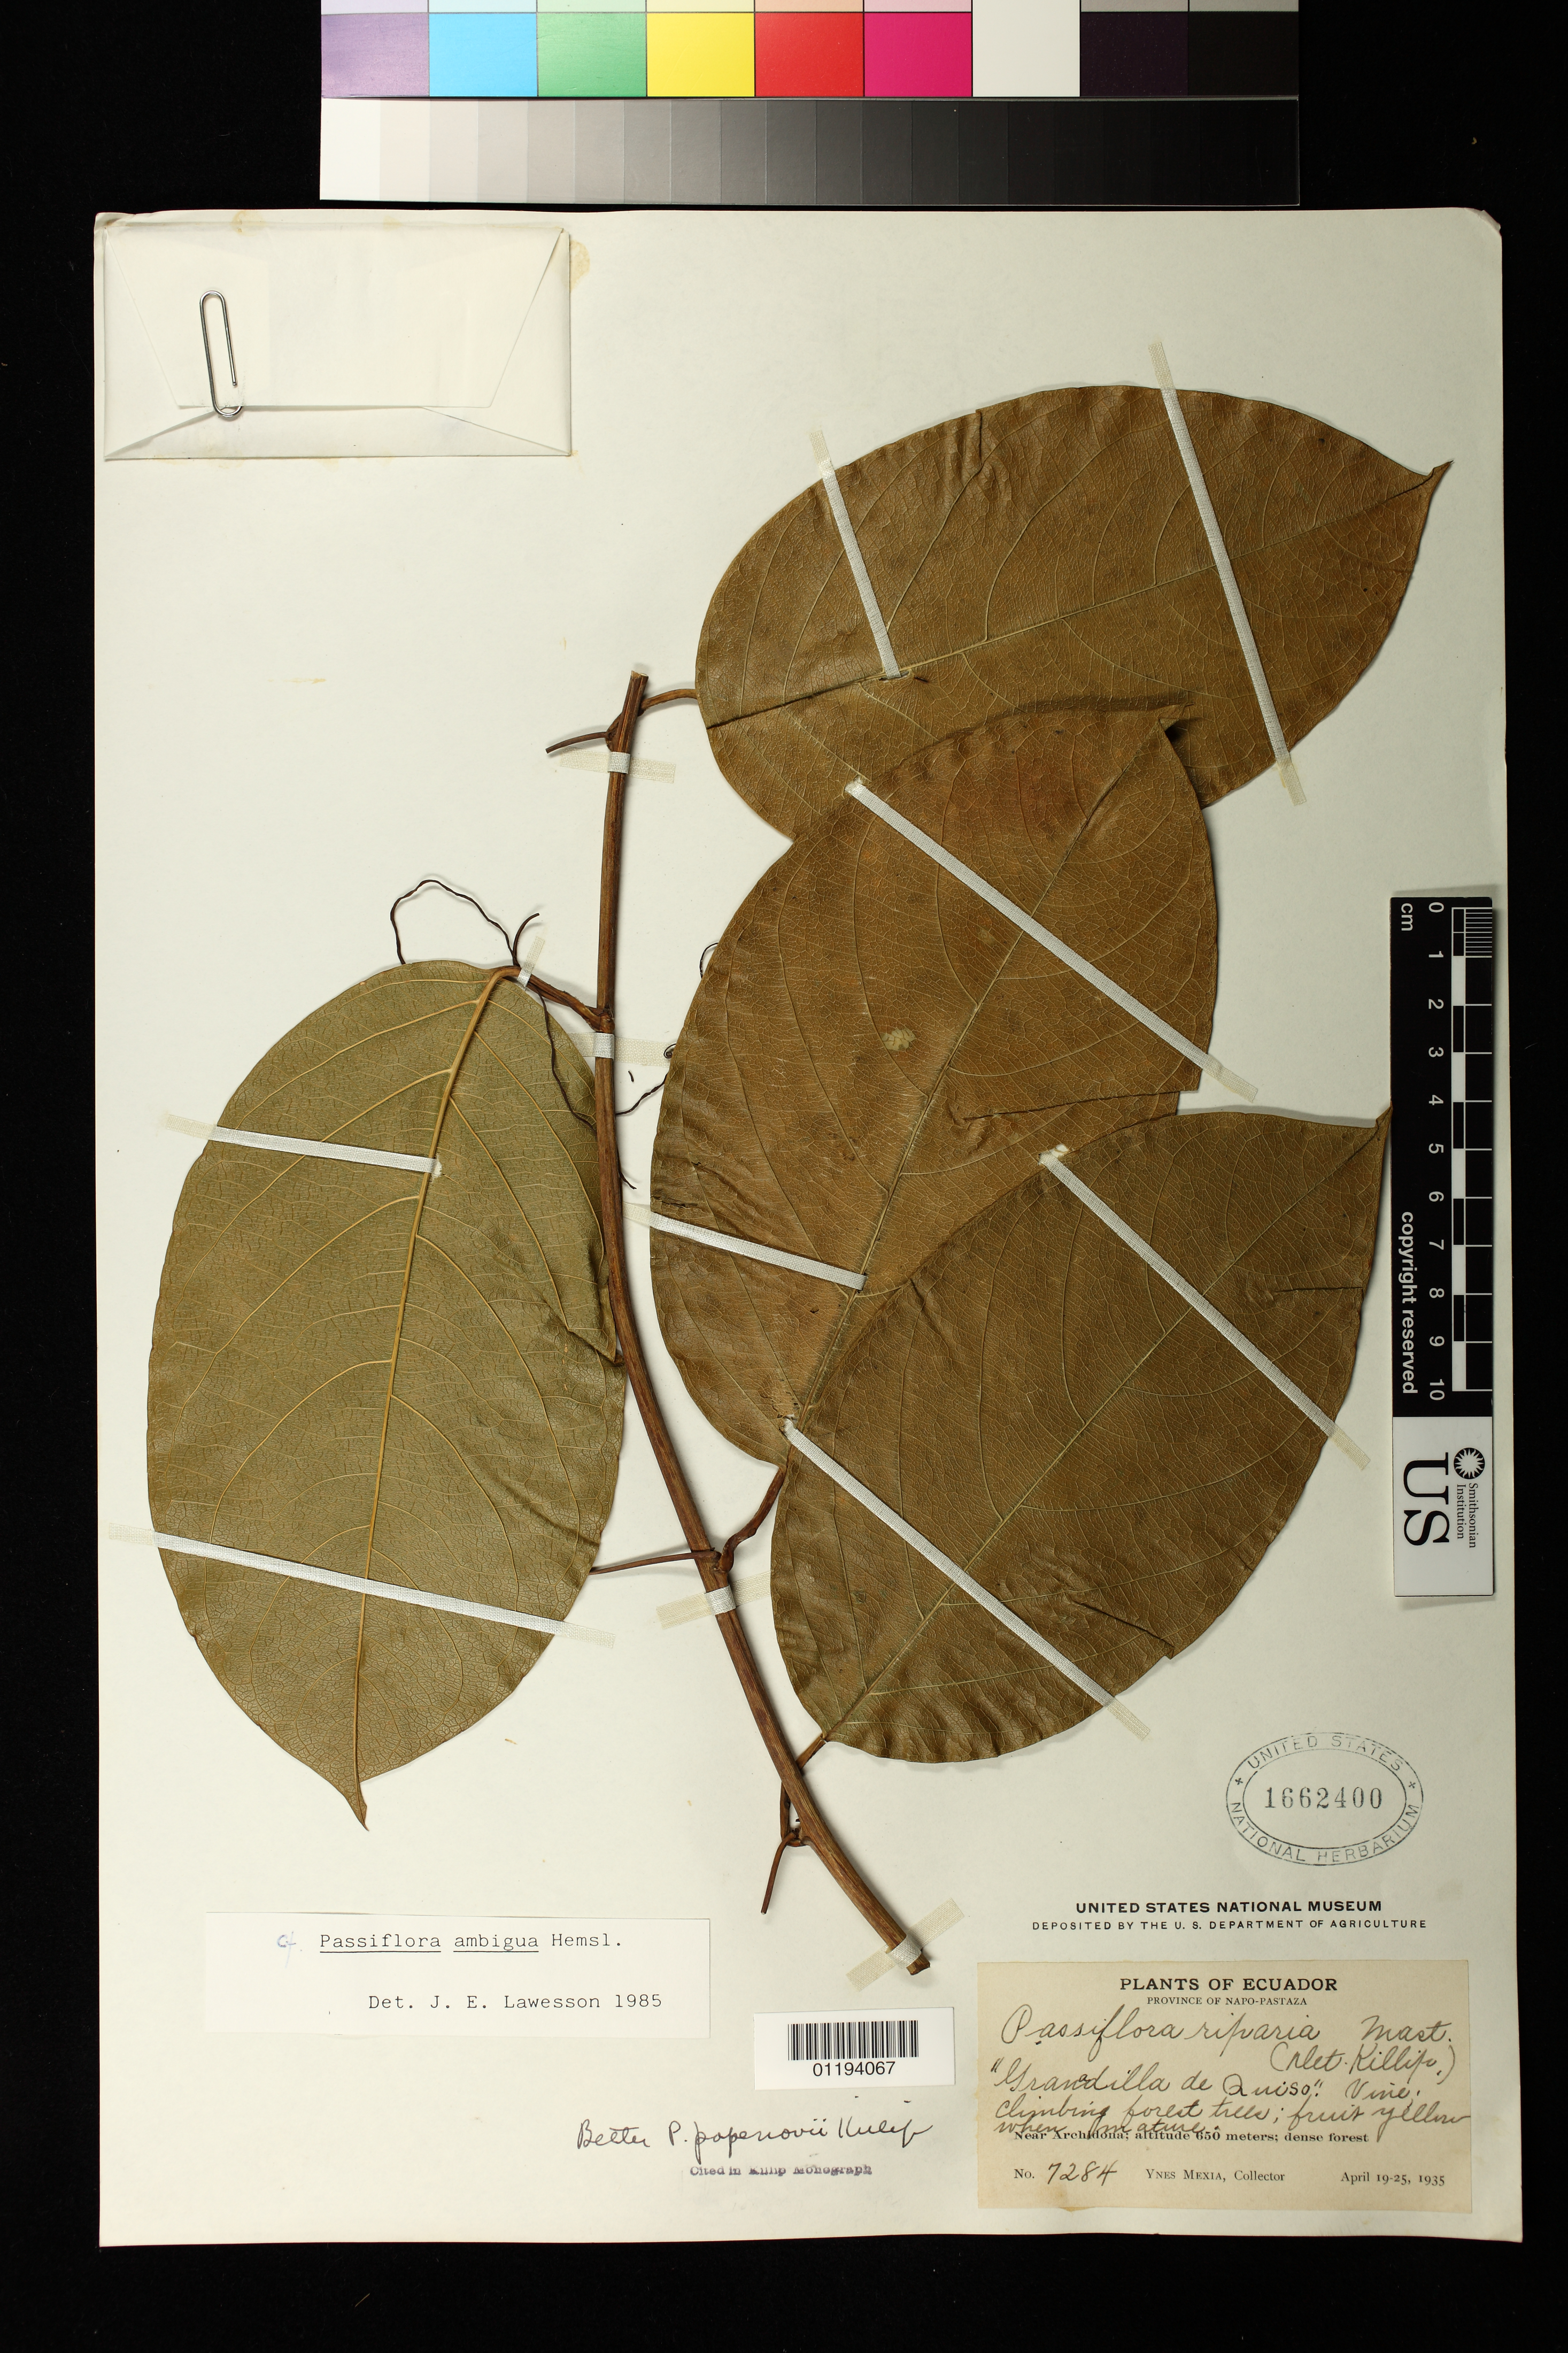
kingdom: Plantae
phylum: Tracheophyta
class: Magnoliopsida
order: Malpighiales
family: Passifloraceae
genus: Passiflora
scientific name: Passiflora ambigua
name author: Hemsl.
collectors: Y. Mexia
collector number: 7284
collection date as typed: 1935 Apr 19 1935 Apr 25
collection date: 1935-04-19/1935-04-25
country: Ecuador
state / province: Napo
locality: Near Archidona: dense forest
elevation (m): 650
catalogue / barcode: US 1662400